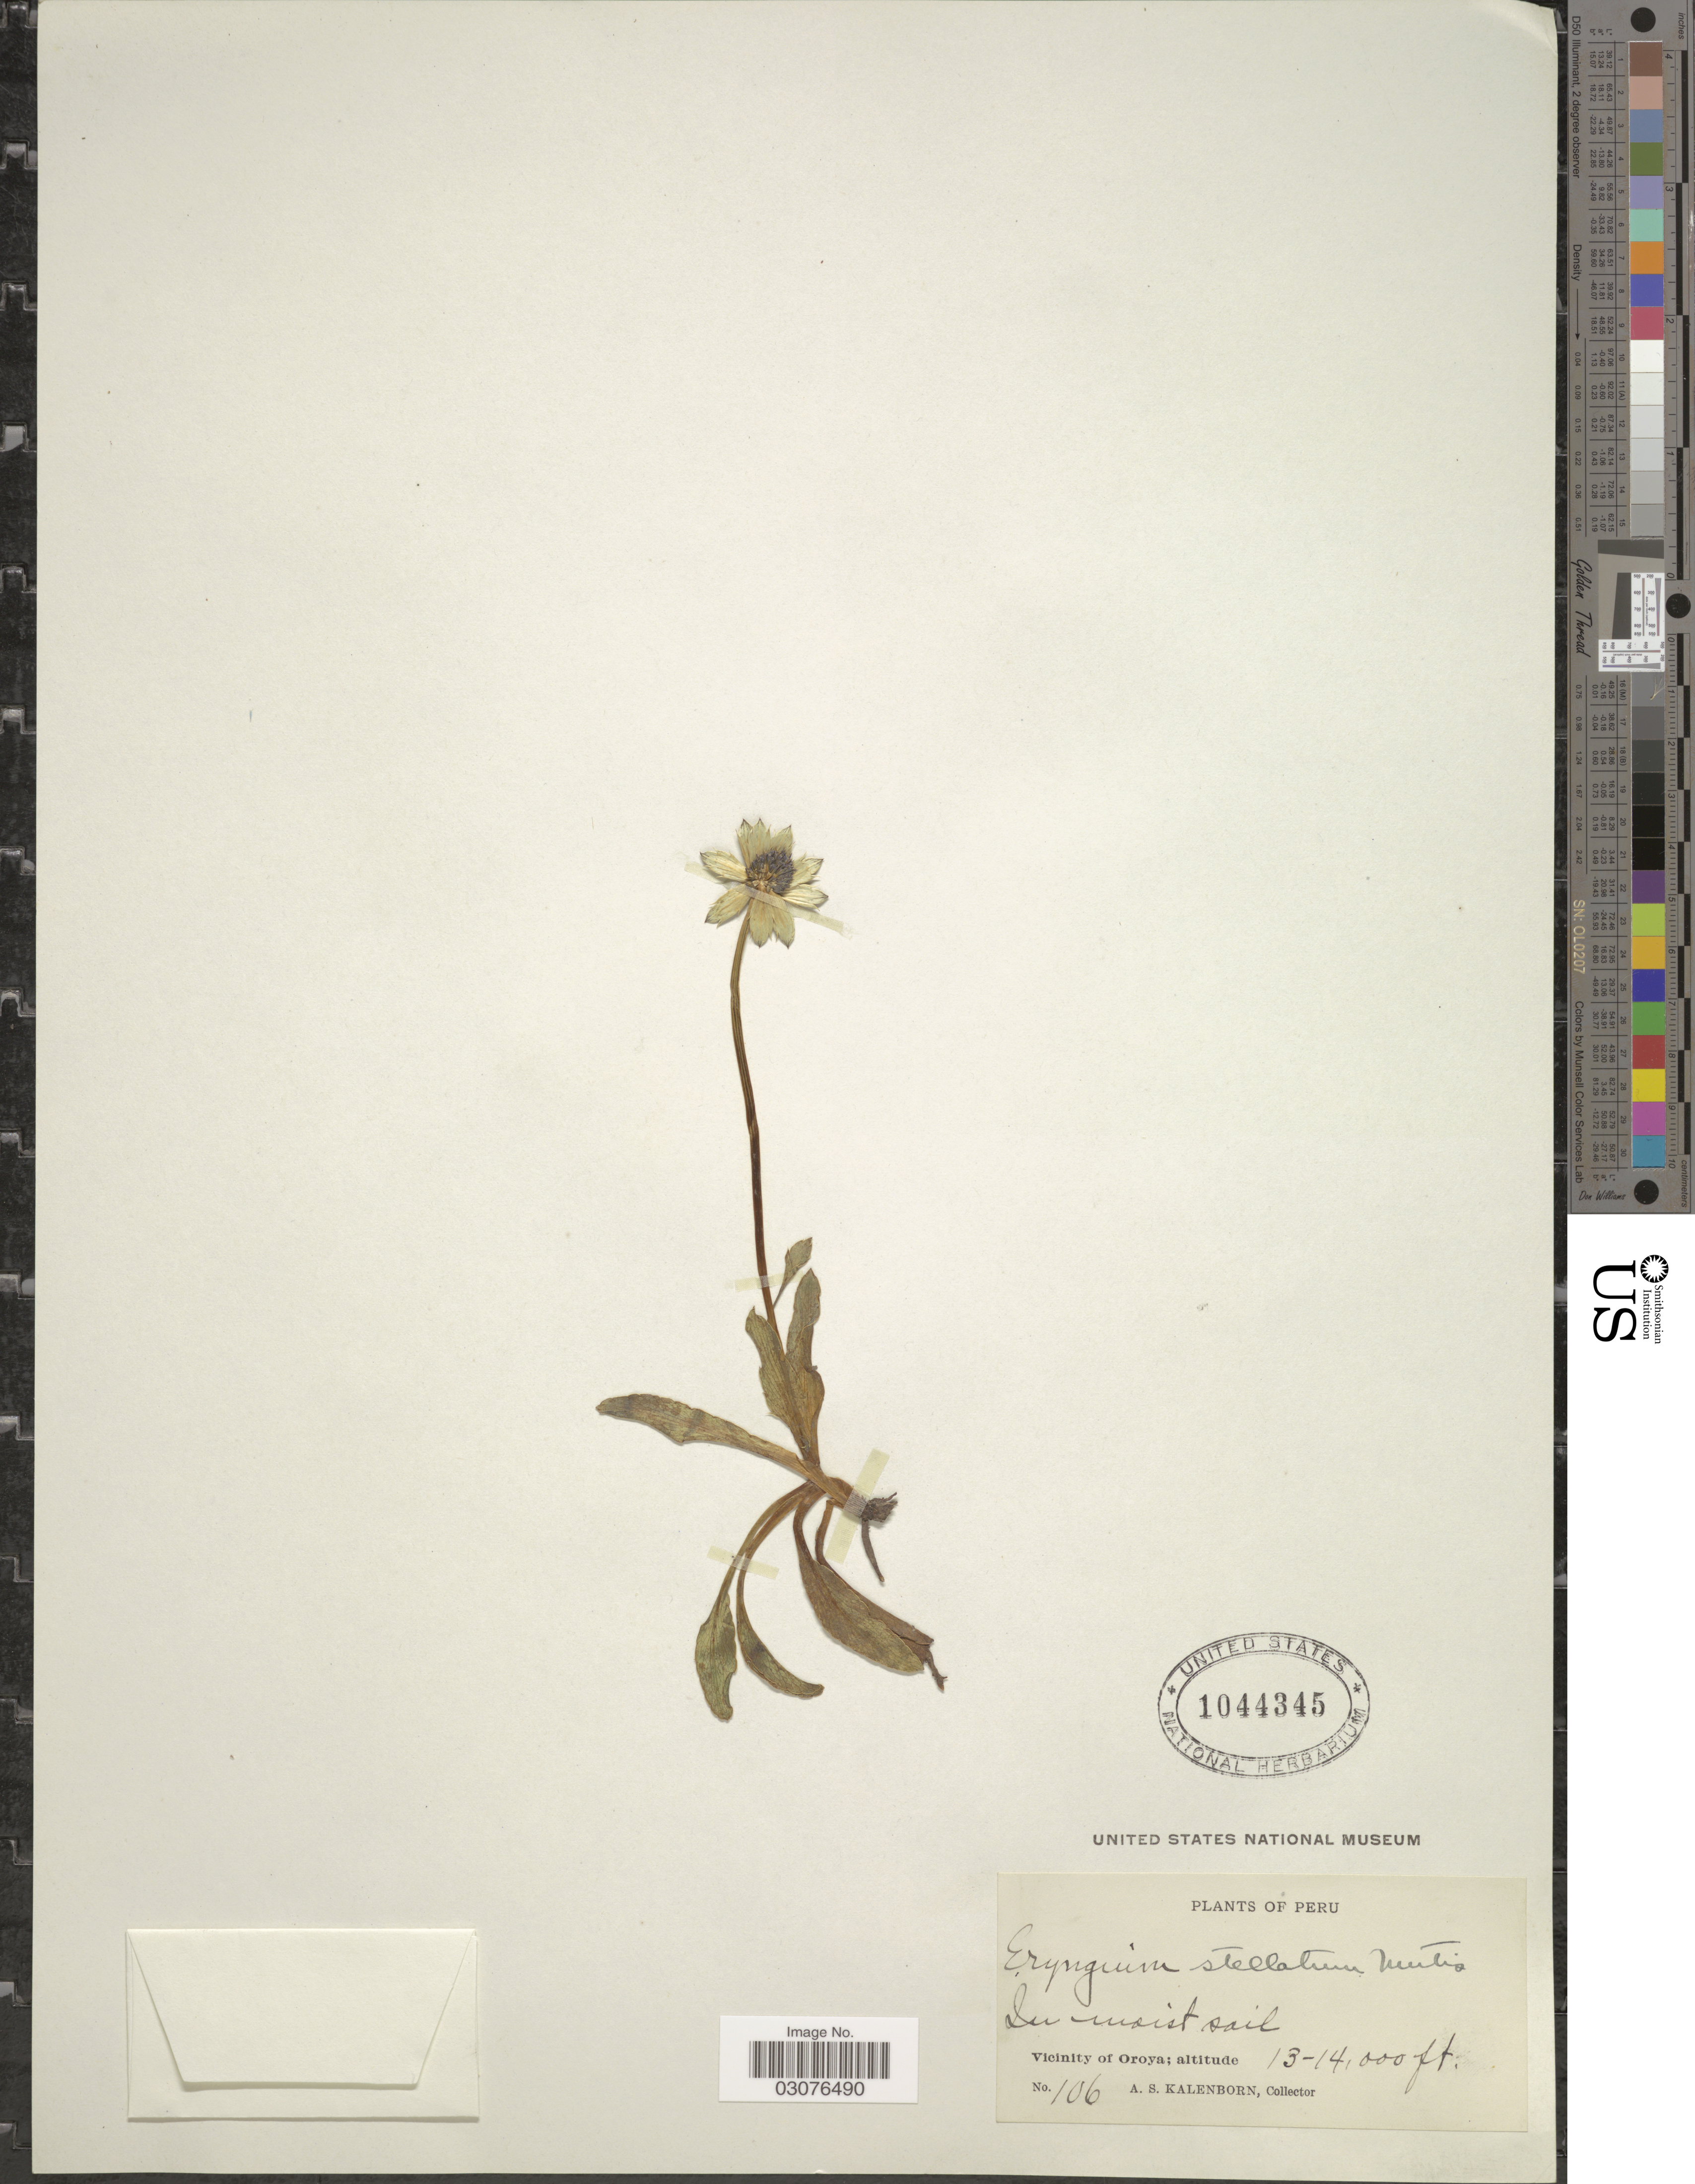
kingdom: Plantae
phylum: Tracheophyta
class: Magnoliopsida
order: Apiales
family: Apiaceae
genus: Eryngium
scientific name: Eryngium humile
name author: Cav.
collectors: A. Kalenborn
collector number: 106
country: Peru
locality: Vicinity of Oroya.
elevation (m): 3962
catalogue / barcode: US 1044345